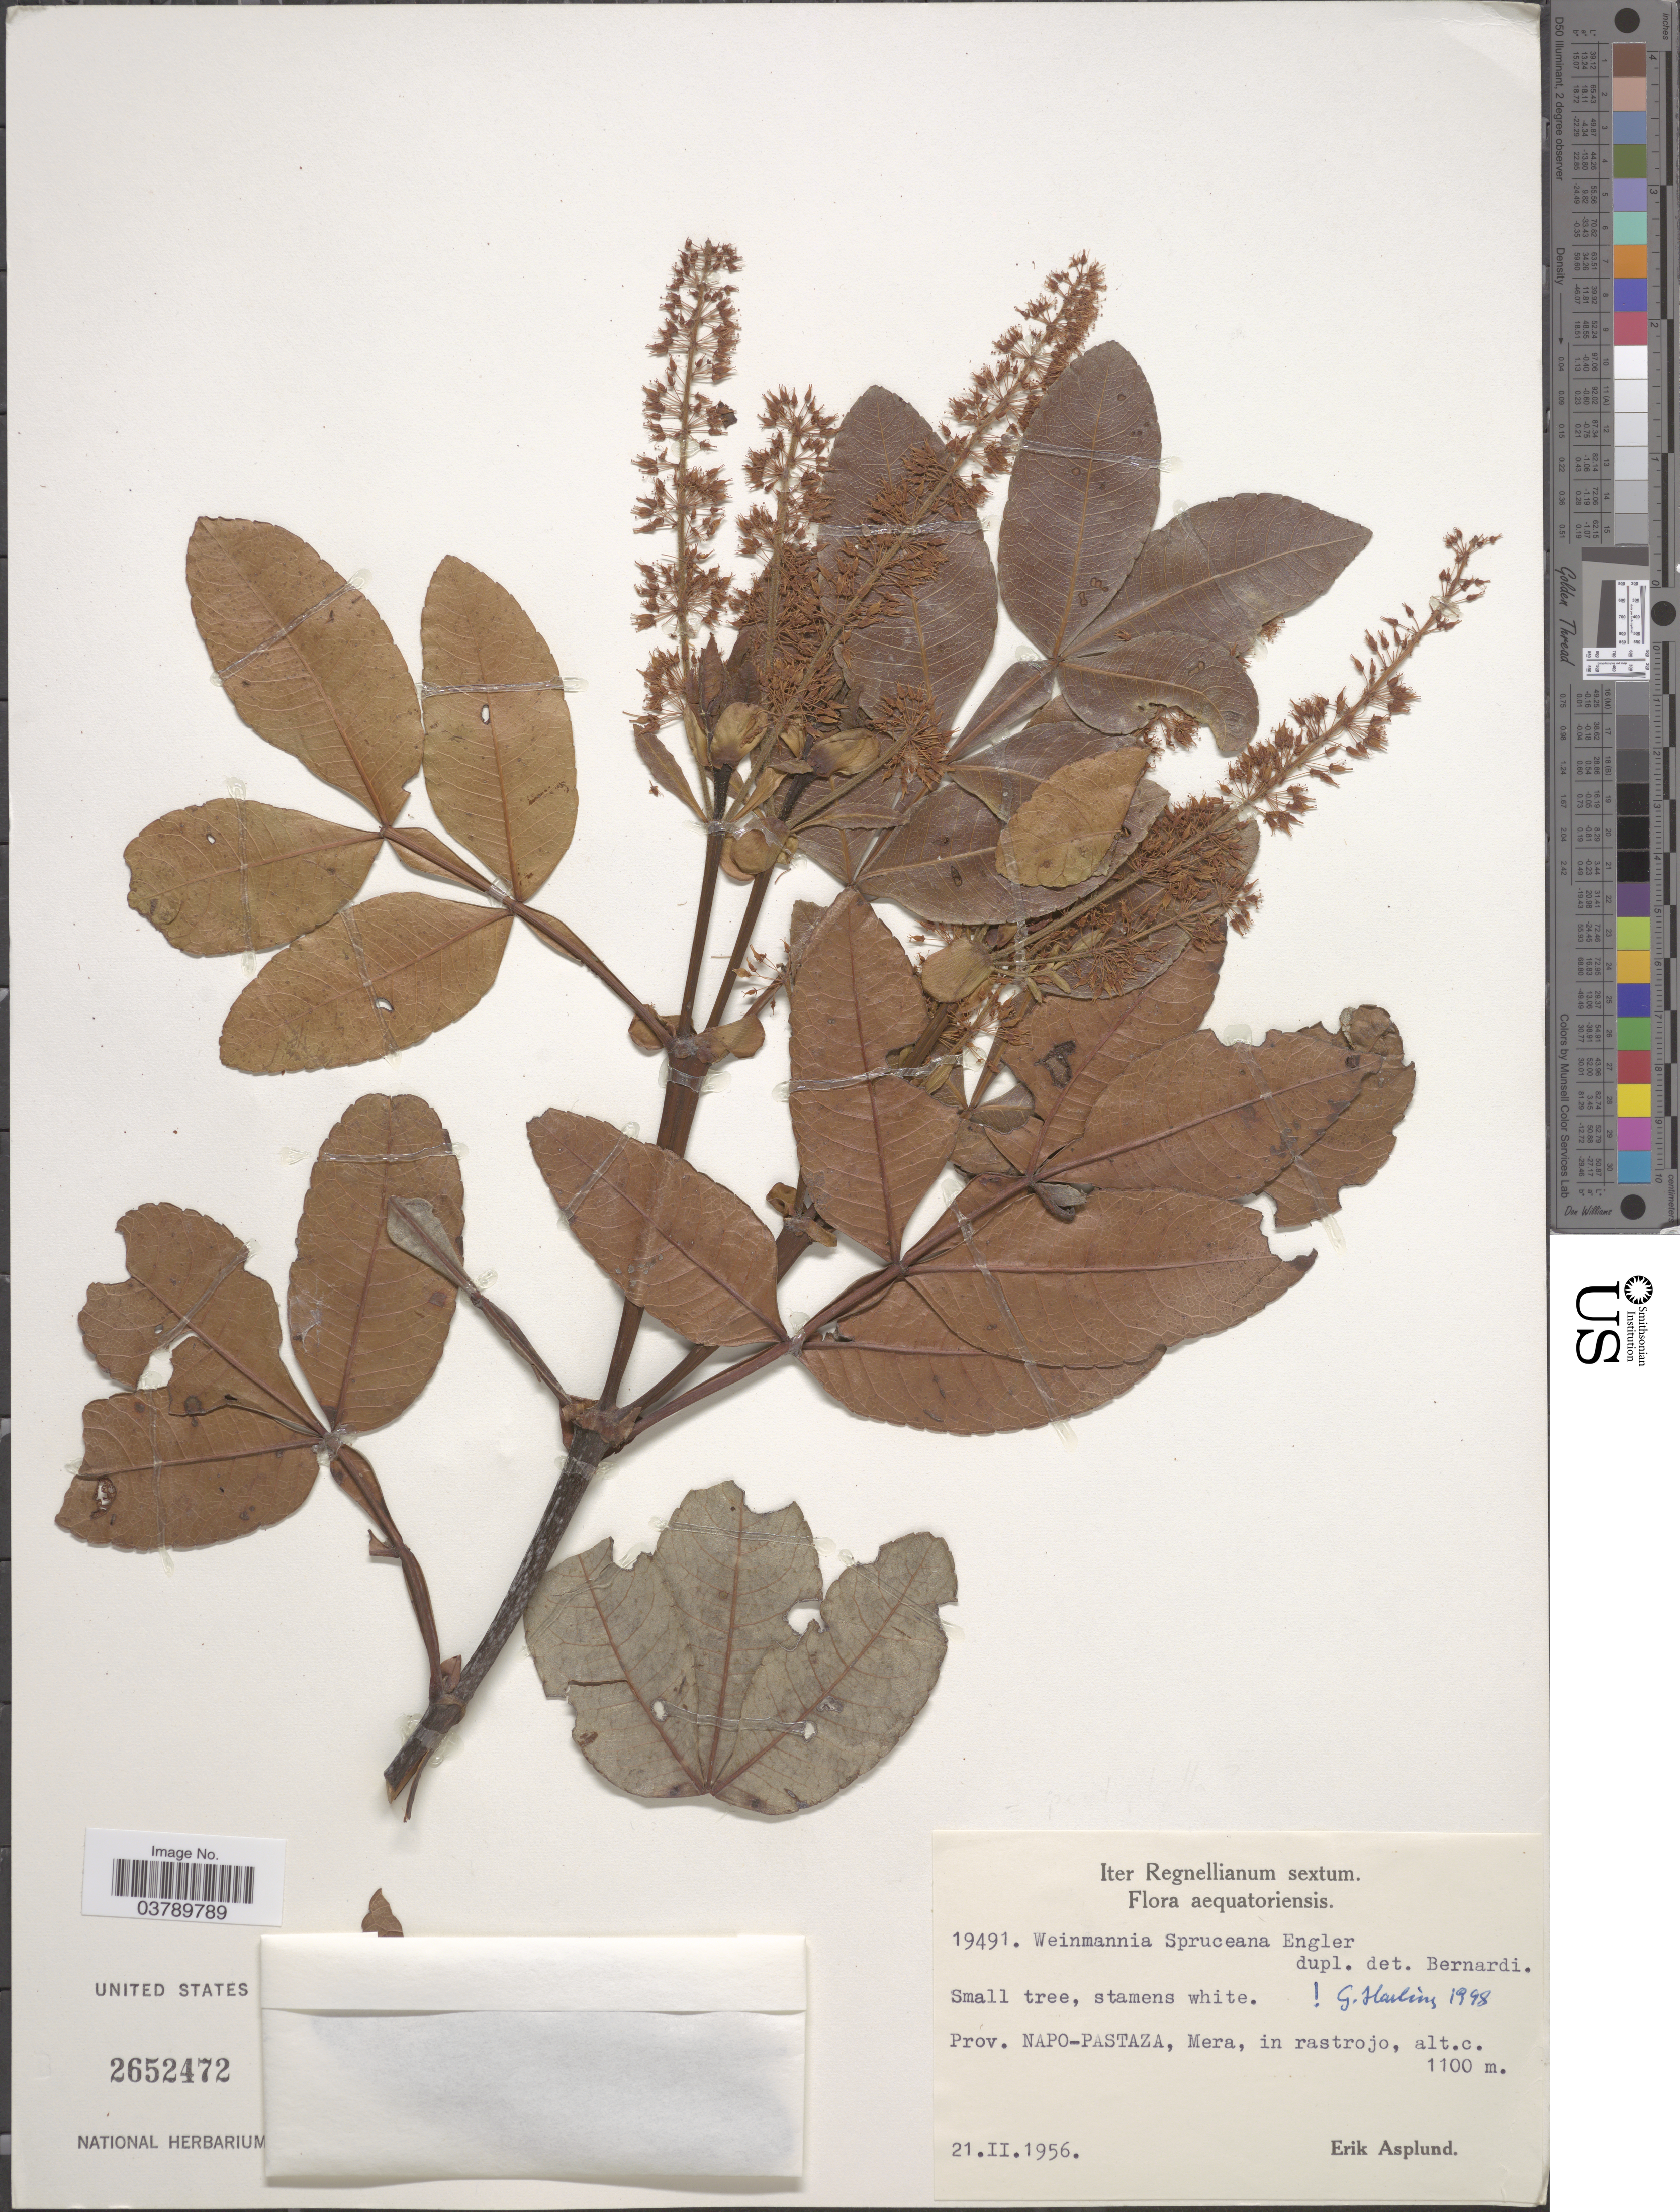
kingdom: Plantae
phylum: Tracheophyta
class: Magnoliopsida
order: Oxalidales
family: Cunoniaceae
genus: Weinmannia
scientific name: Weinmannia spruceana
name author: Engl.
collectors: E. Asplund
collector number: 19491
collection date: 1956-02-21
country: Ecuador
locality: Prov. Napo-Pastaza, Mera.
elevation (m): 1100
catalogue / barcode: US 2652472